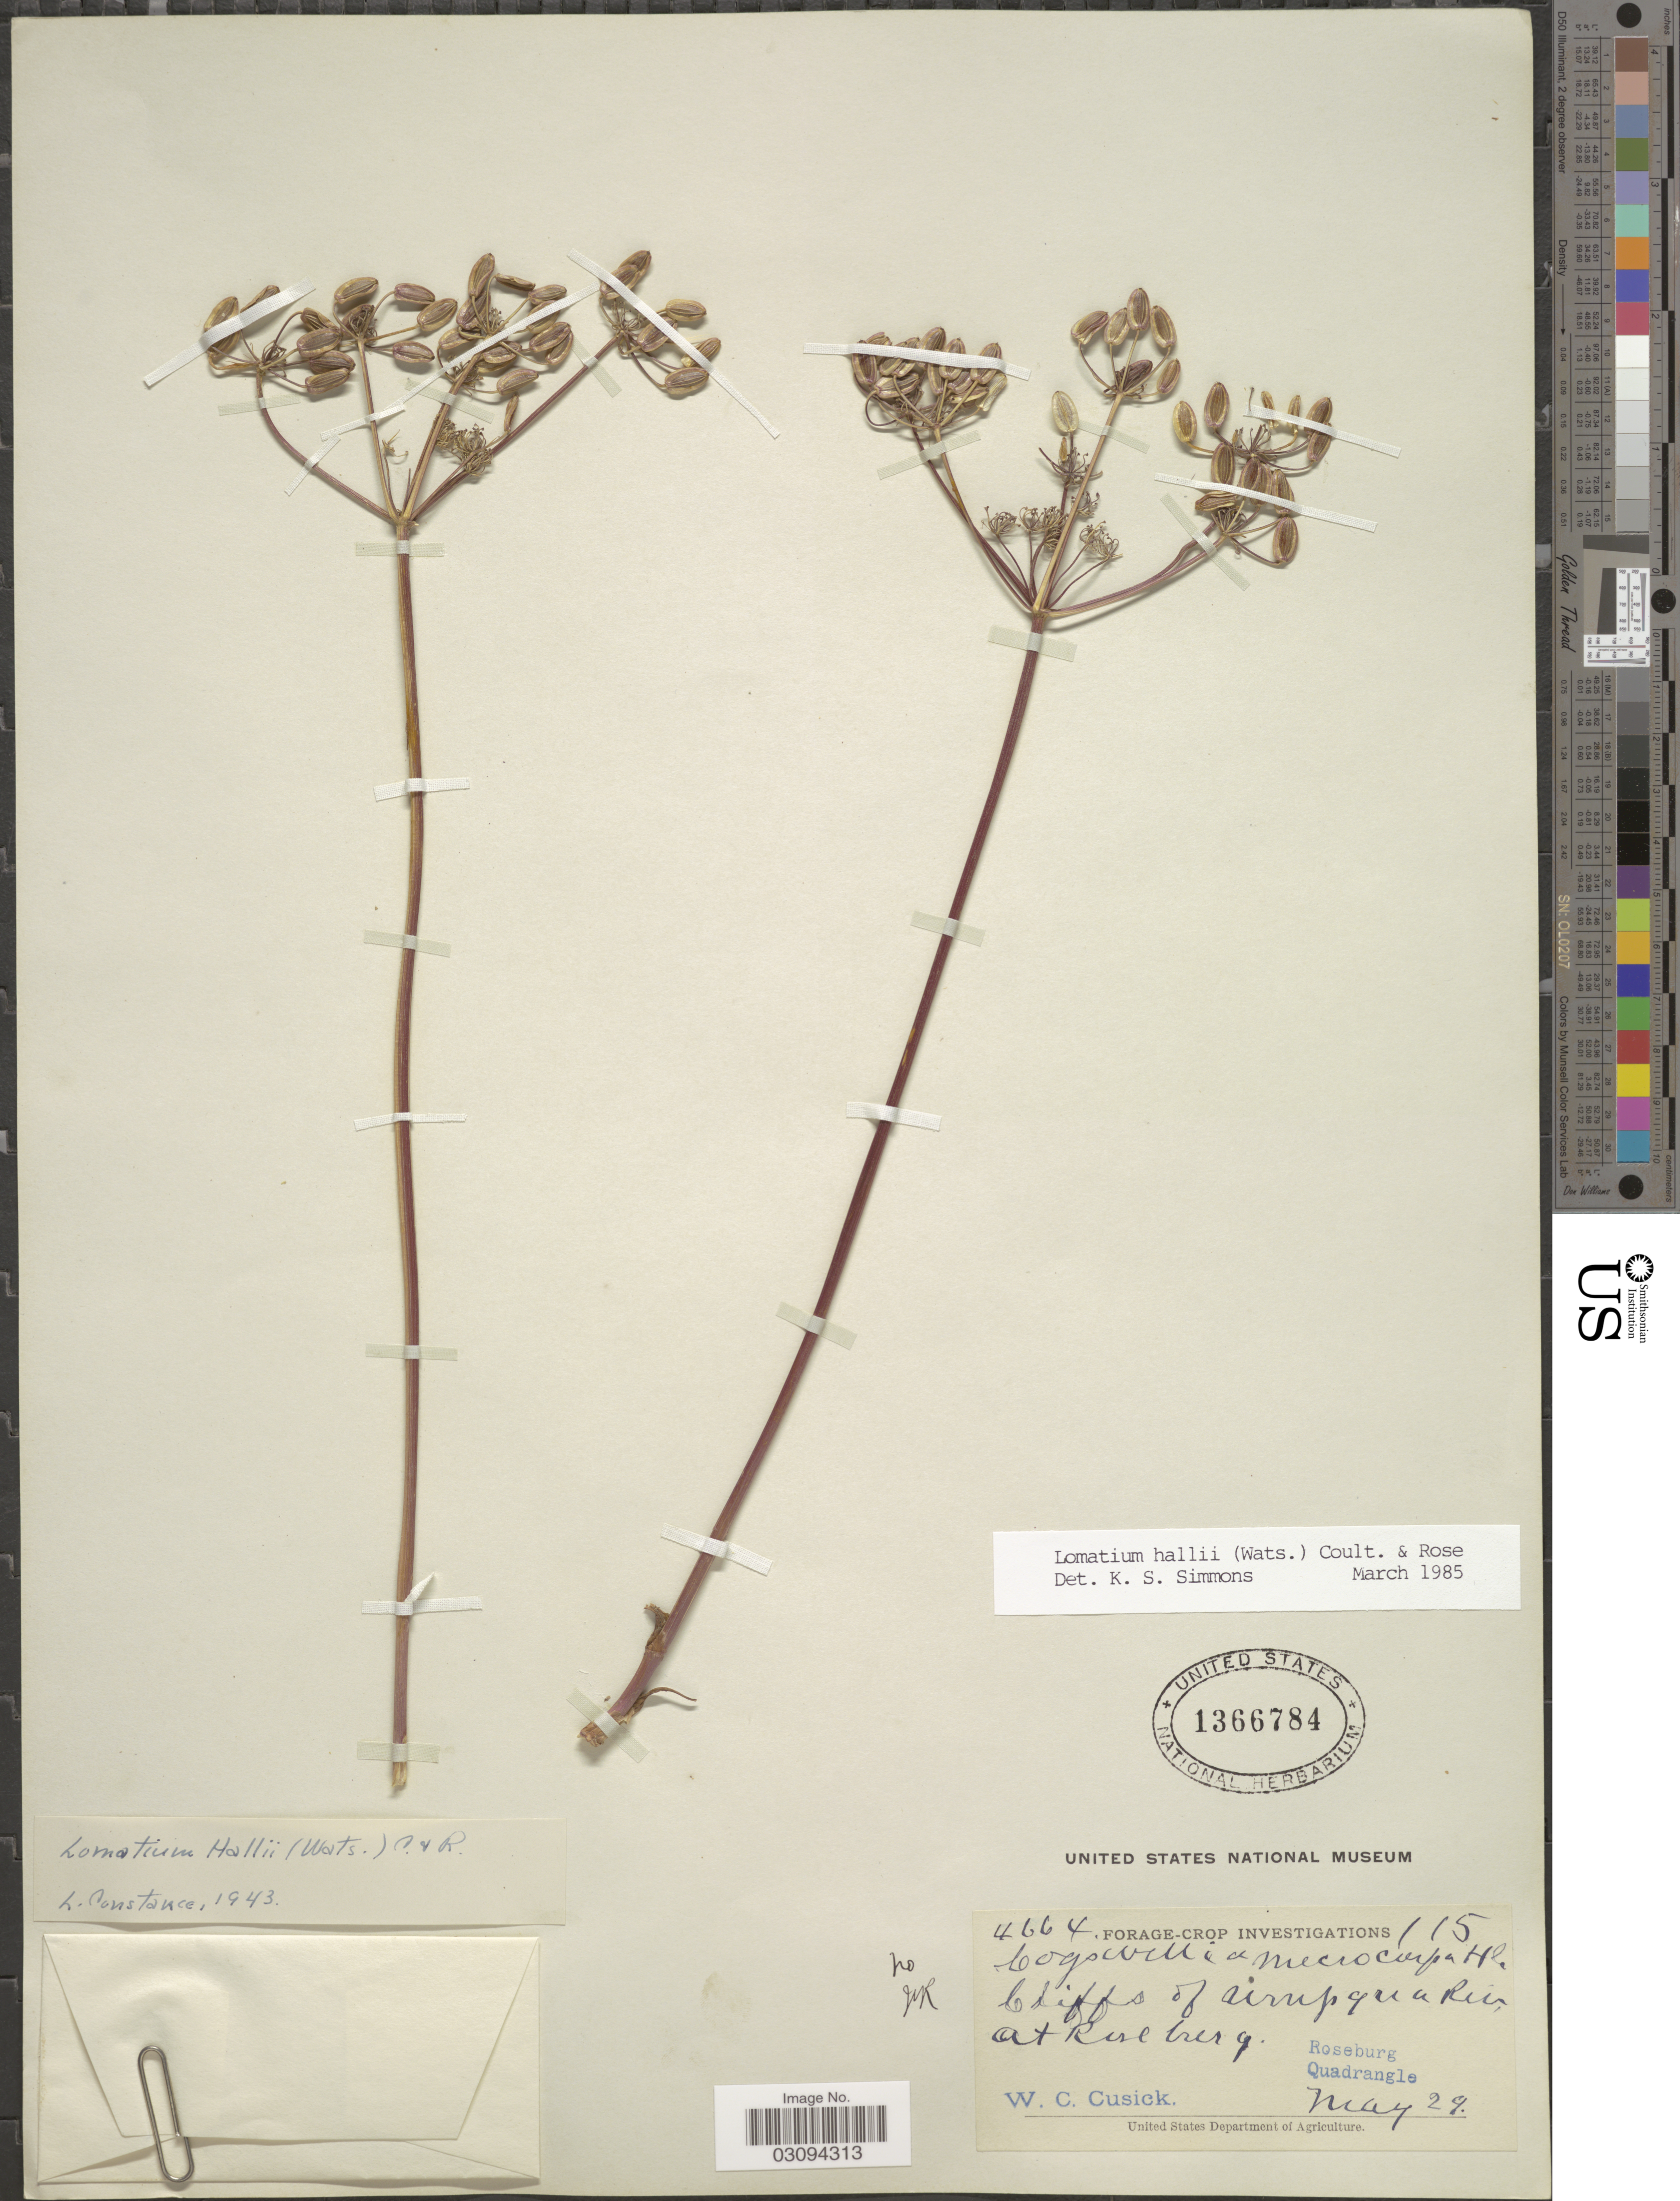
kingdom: Plantae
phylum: Tracheophyta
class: Magnoliopsida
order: Apiales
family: Apiaceae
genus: Lomatium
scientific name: Lomatium hallii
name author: (S. Watson) J.M. Coult. & Rose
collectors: W. C. Cusick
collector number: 4664/115?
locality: Cliffs of Umpqua Riv. at Roseburg.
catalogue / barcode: US 1366784